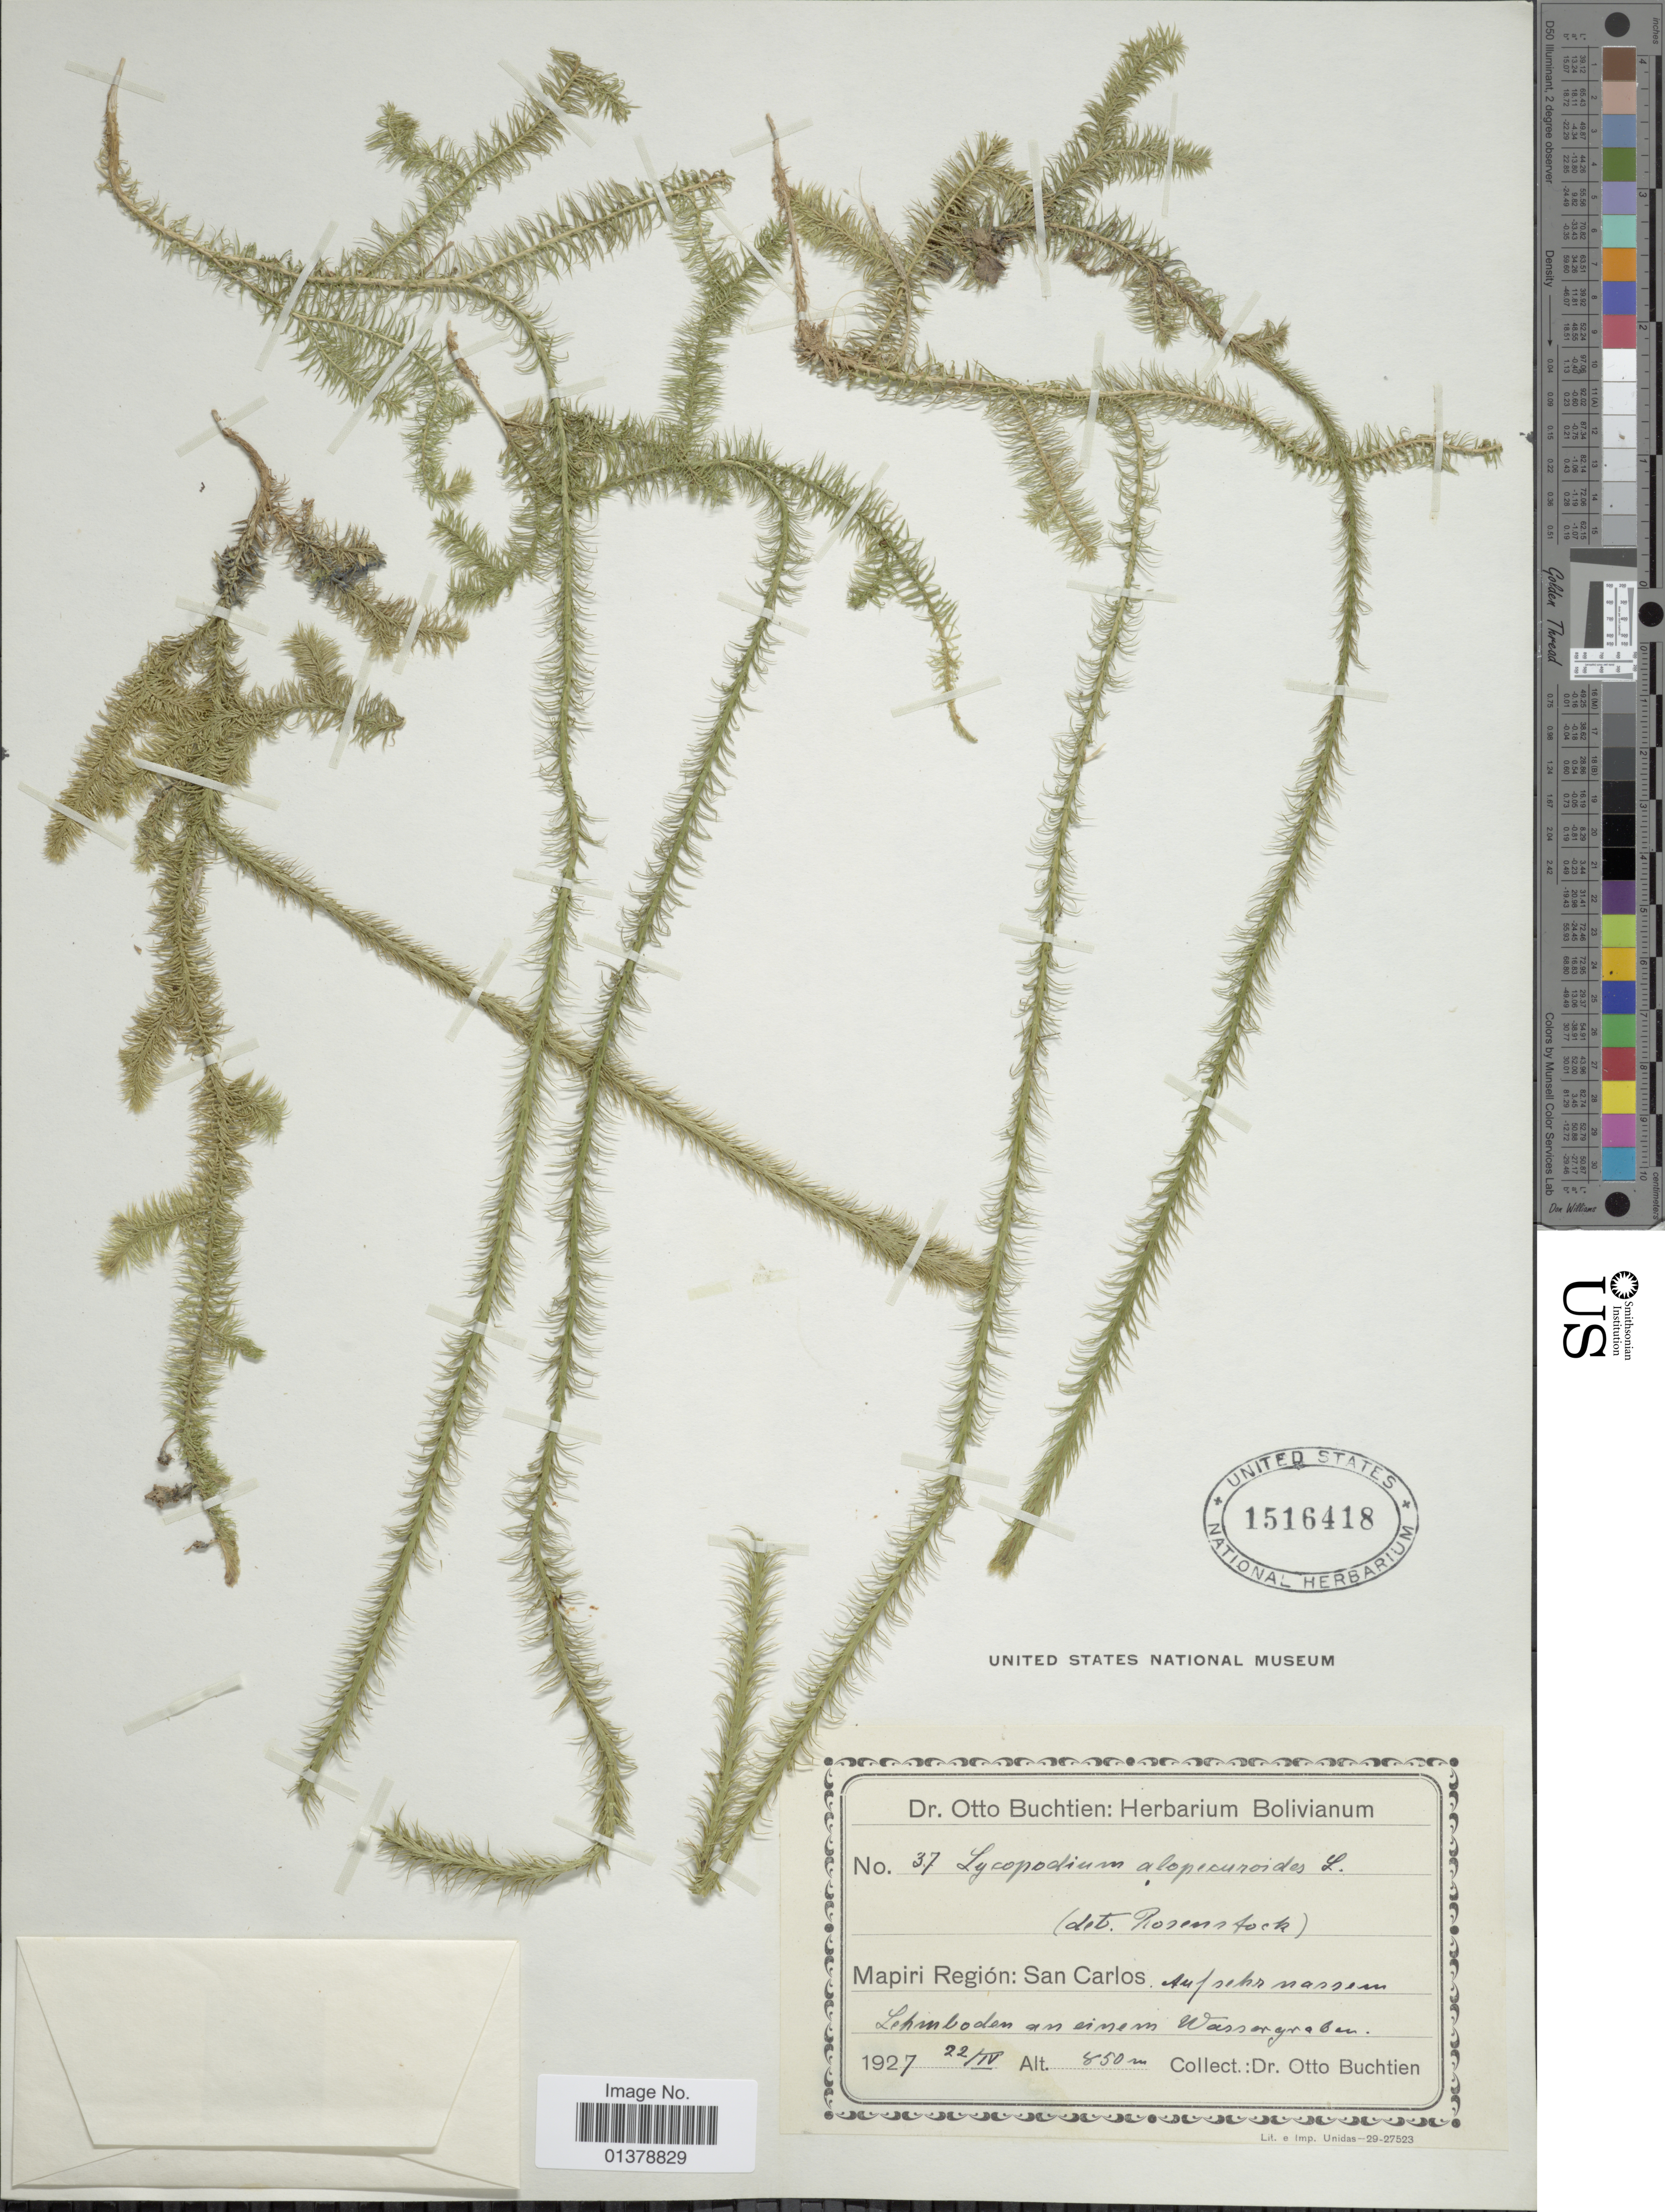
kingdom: Plantae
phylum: Tracheophyta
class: Lycopodiopsida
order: Lycopodiales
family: Lycopodiaceae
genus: Lycopodiella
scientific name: Lycopodiella alopecuroides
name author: (L.) Cranfill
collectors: O. Buchtien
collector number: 37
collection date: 1927-04-22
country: Bolivia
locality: Mapiri Region: San Carlos, Auf sehr nassem Lehmboden an einem Wassergraben.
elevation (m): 850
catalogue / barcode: US 1516418